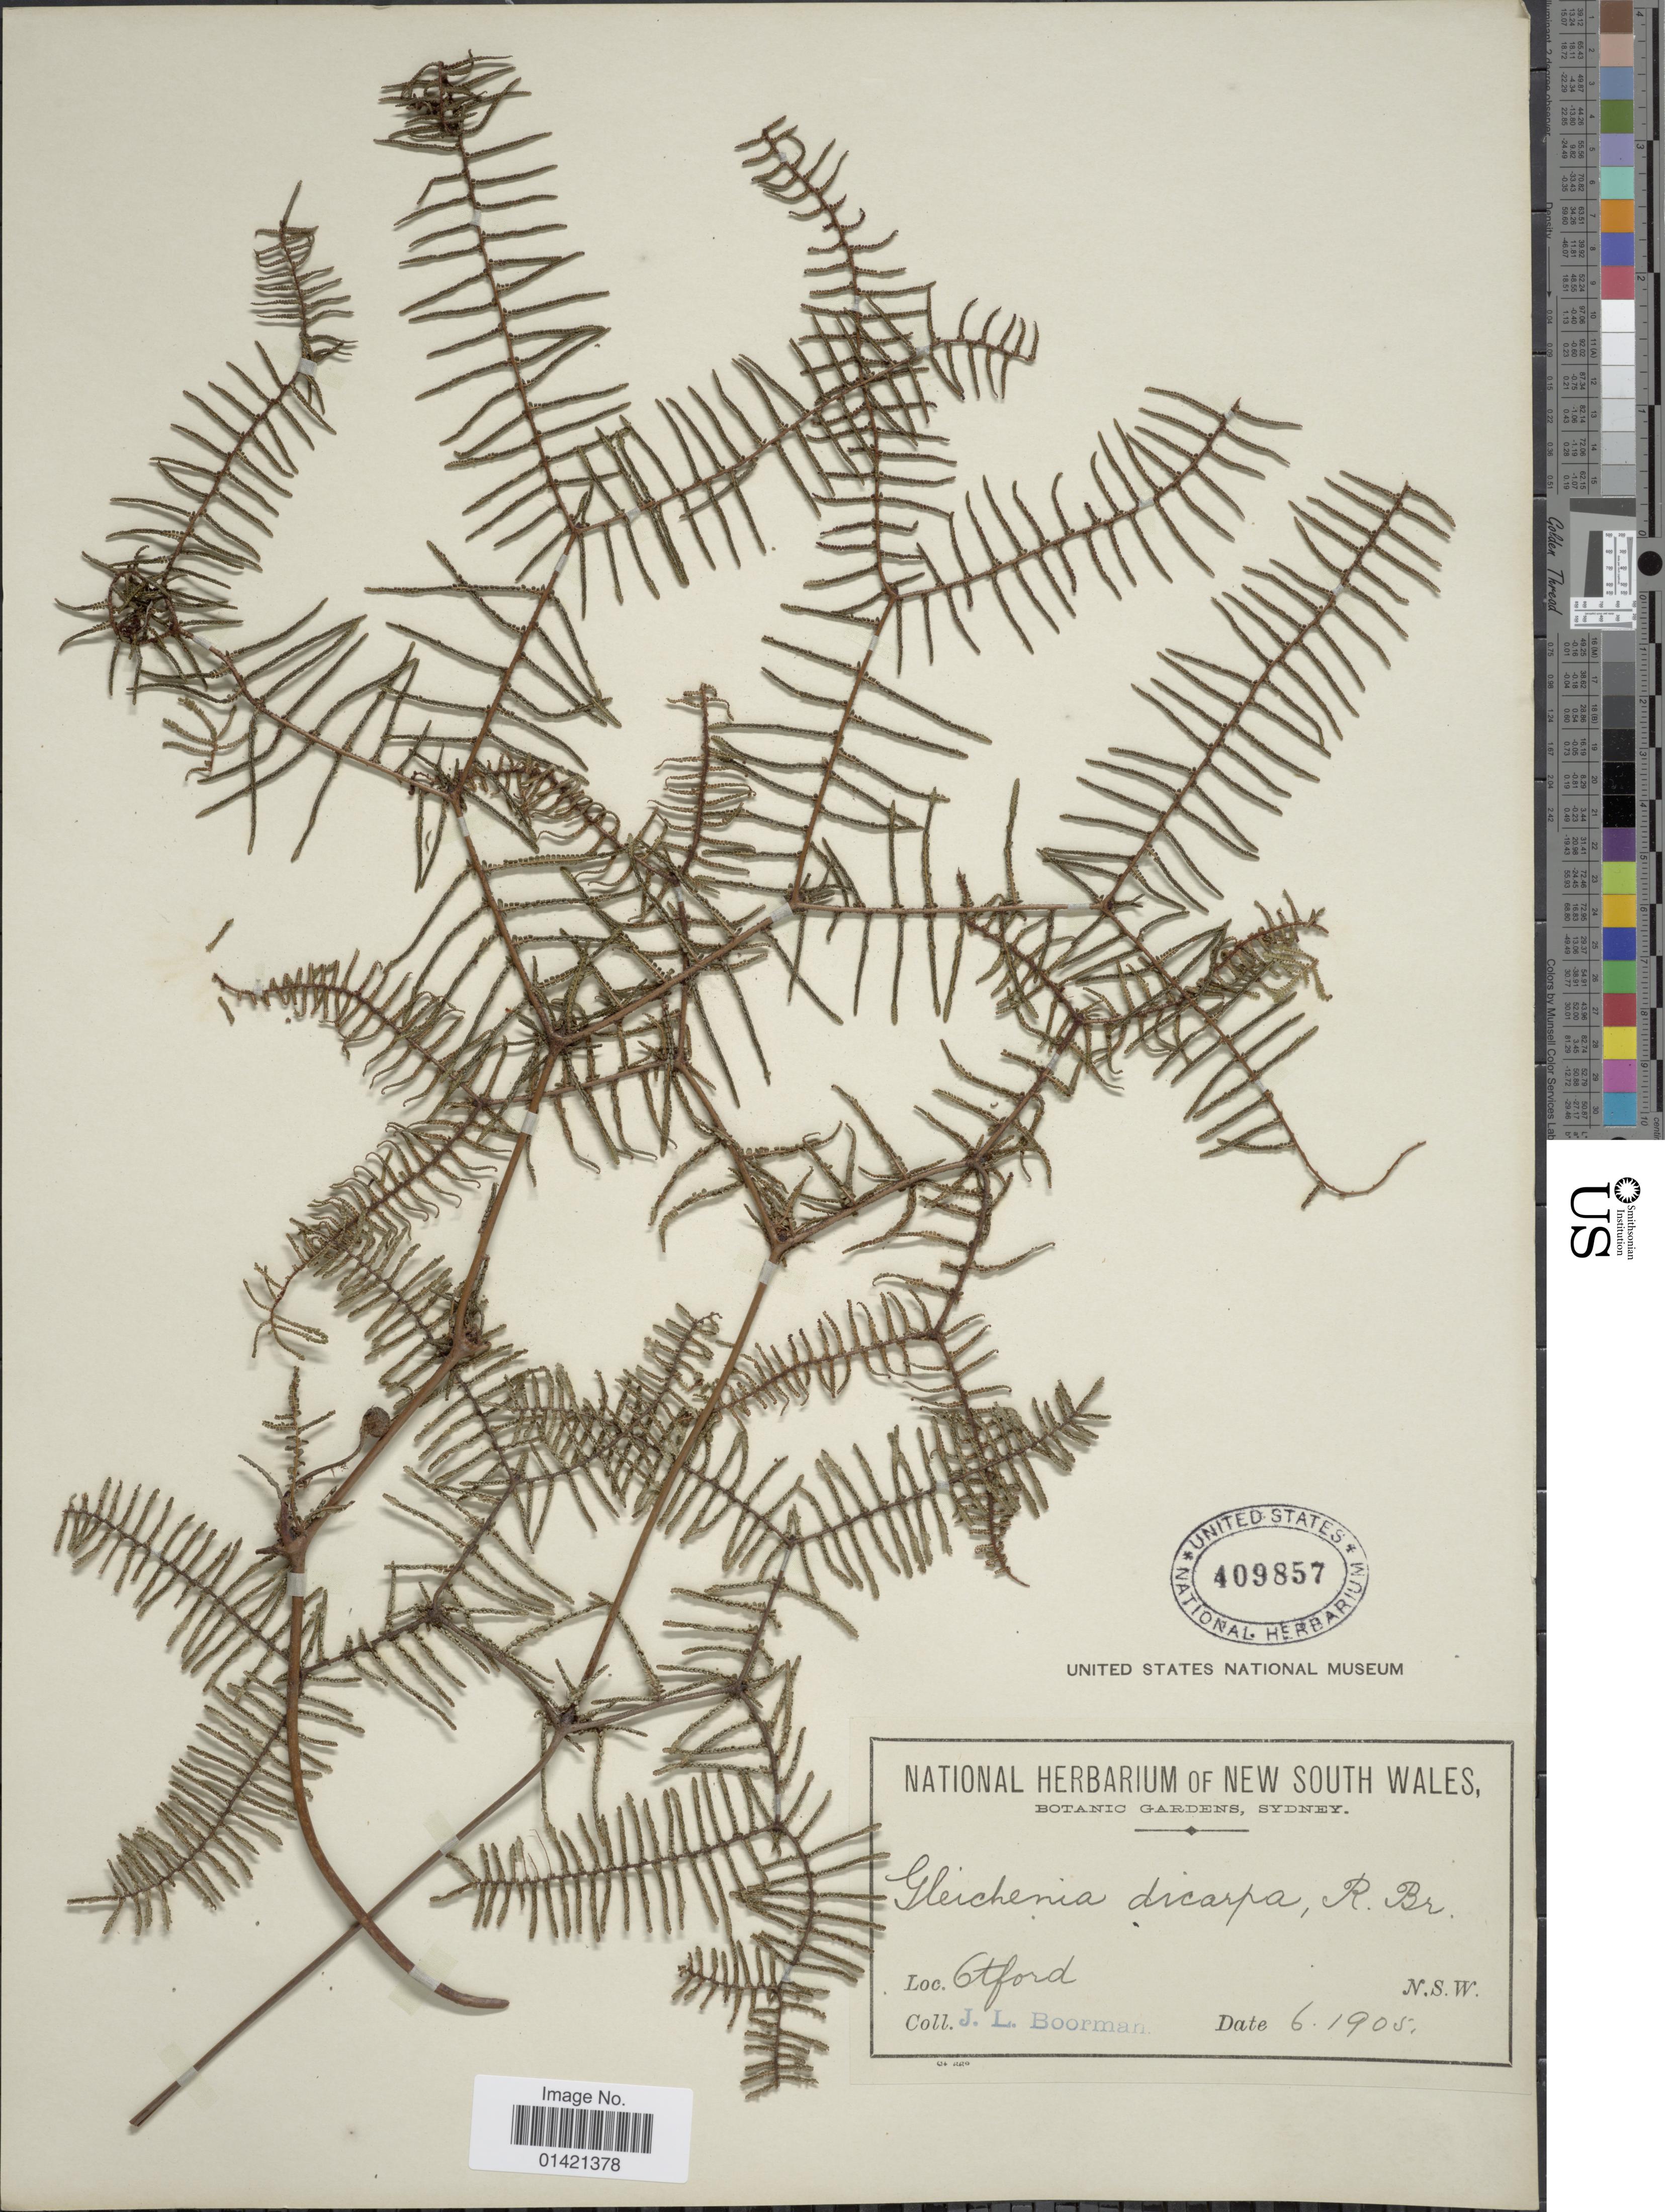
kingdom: Plantae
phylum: Tracheophyta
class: Polypodiopsida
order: Gleicheniales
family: Gleicheniaceae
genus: Gleichenia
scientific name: Gleichenia dicarpa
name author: R. Br.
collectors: J. Boorman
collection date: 1905-06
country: Australia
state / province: New South Wales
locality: Otford. N.S.W.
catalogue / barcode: US 409857